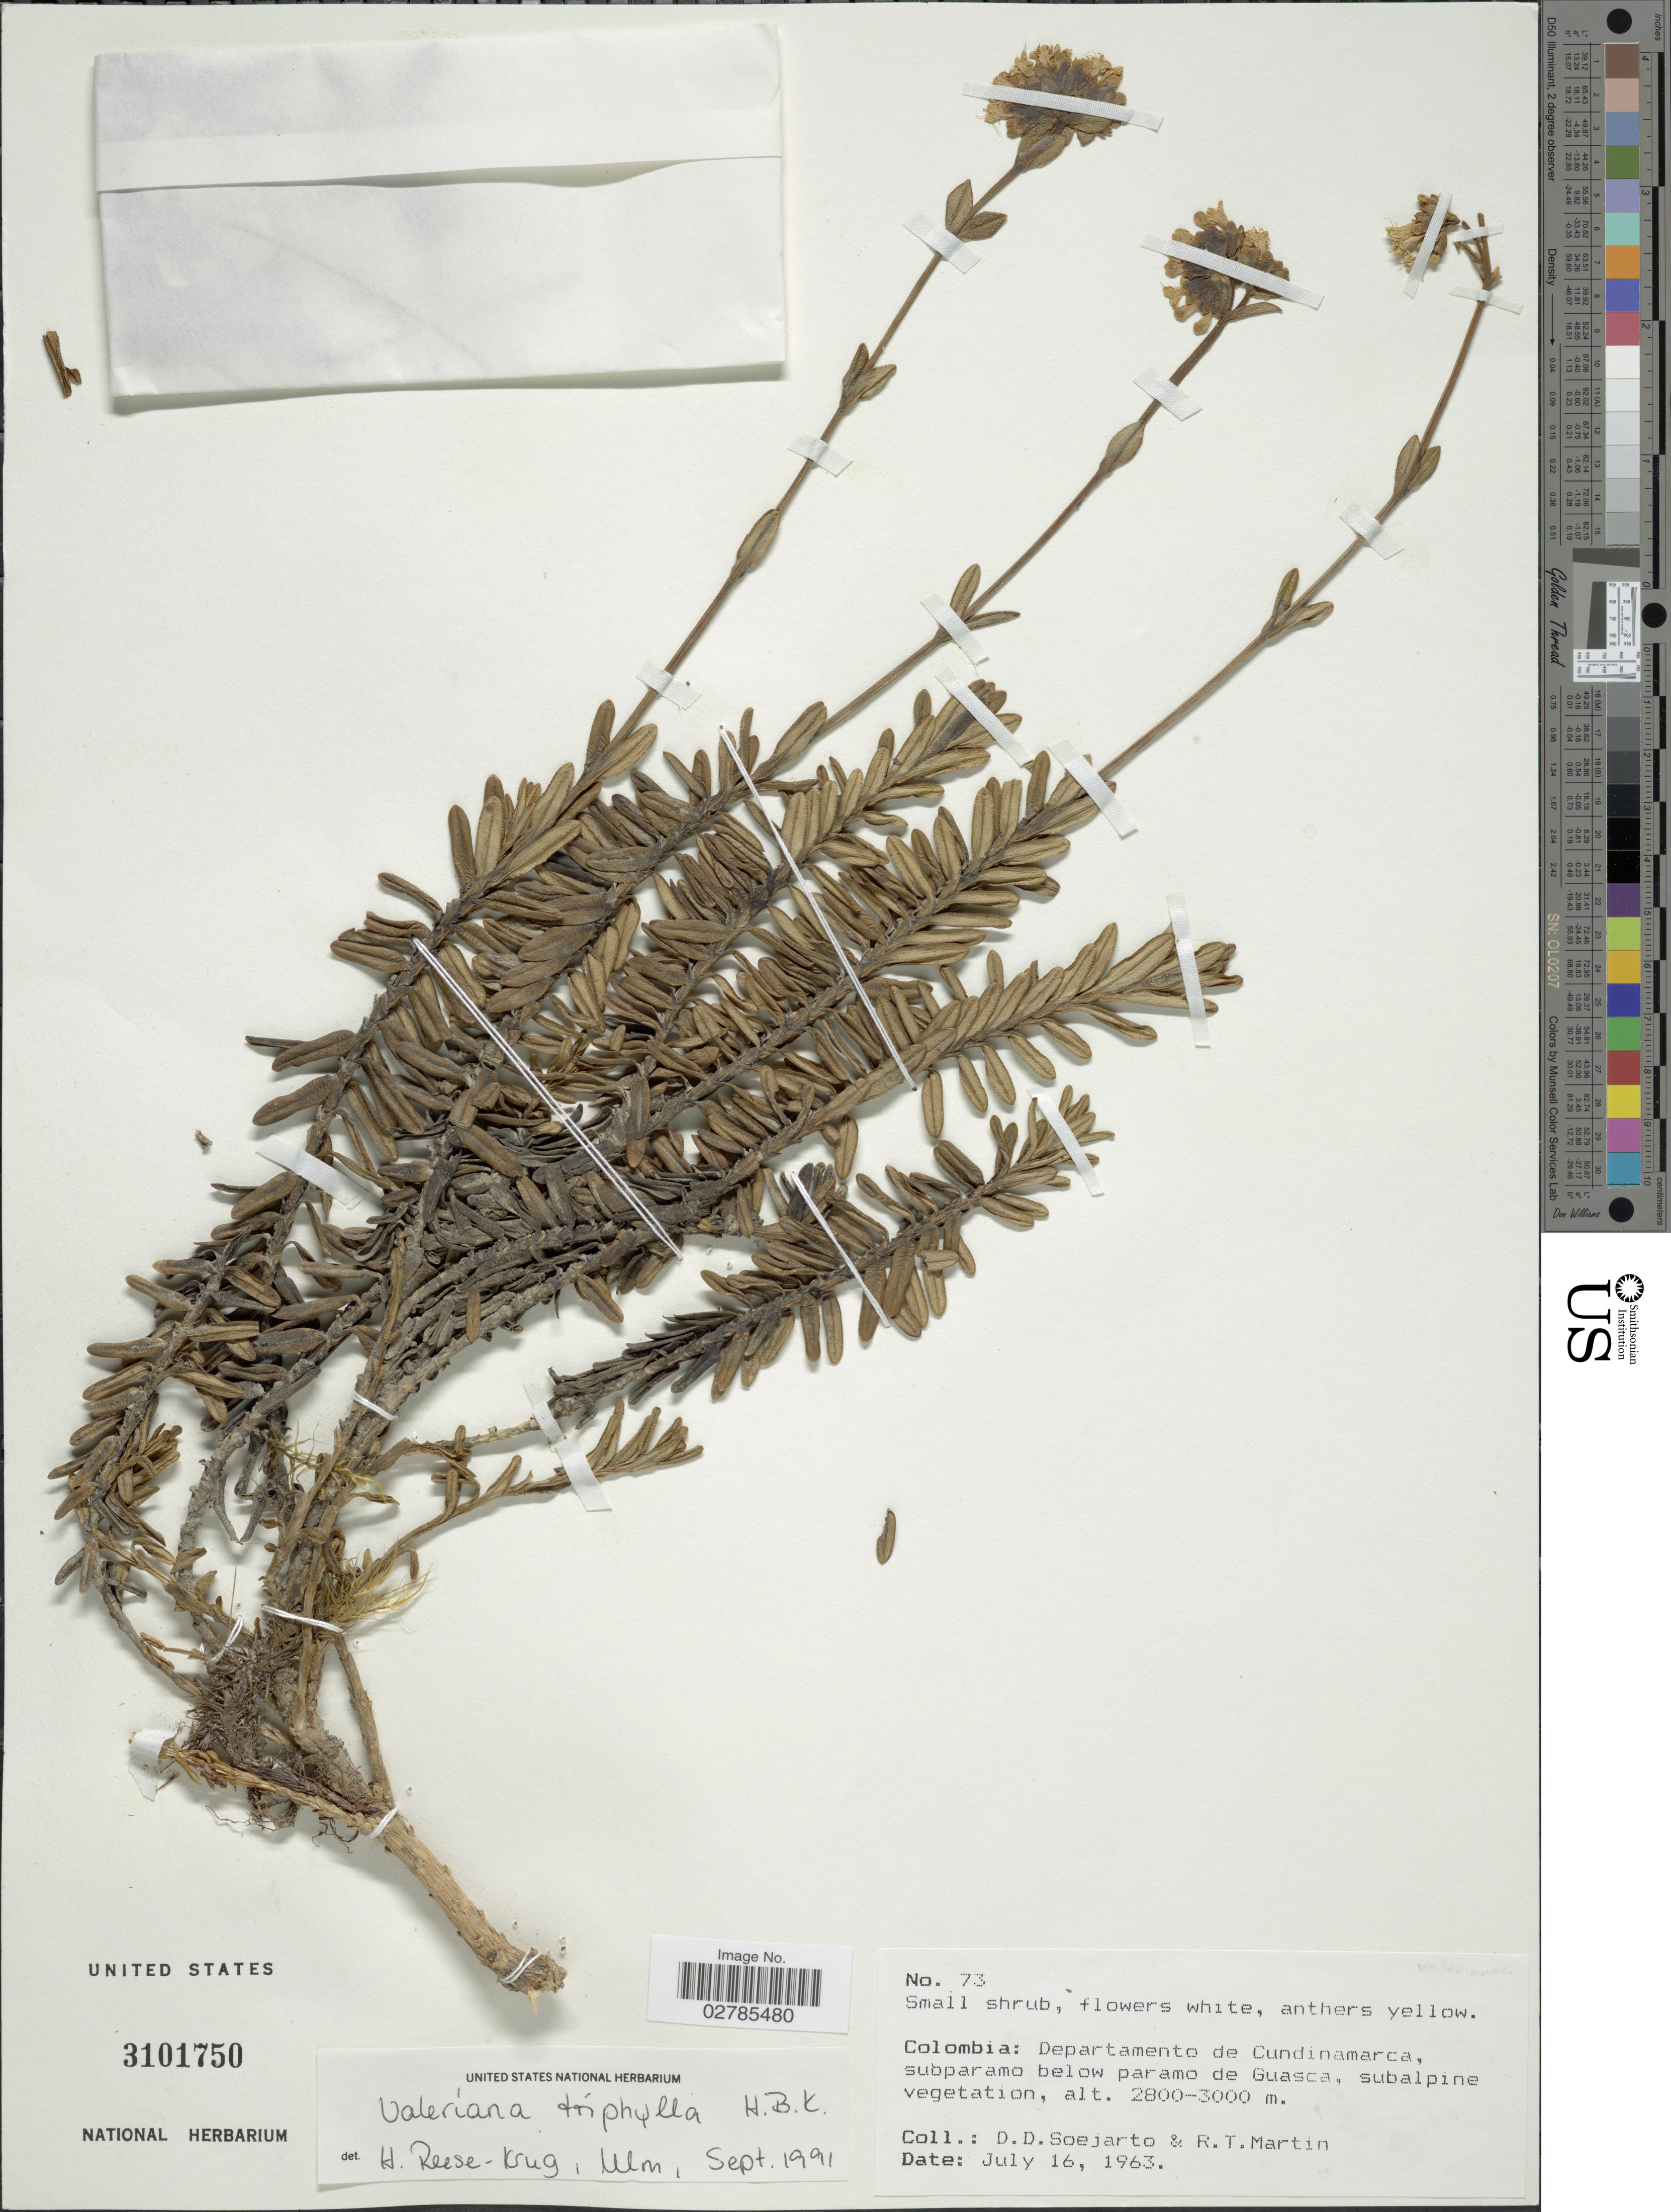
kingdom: Plantae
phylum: Tracheophyta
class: Magnoliopsida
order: Dipsacales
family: Caprifoliaceae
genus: Valeriana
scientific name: Valeriana triphylla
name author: Kunth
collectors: R. T. Martin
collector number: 73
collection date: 1963-07-16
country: Colombia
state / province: Cundinamarca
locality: Departamento de Cundinamarca, subparamo below paramo de Guasca.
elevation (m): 2800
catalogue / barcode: US 3101750